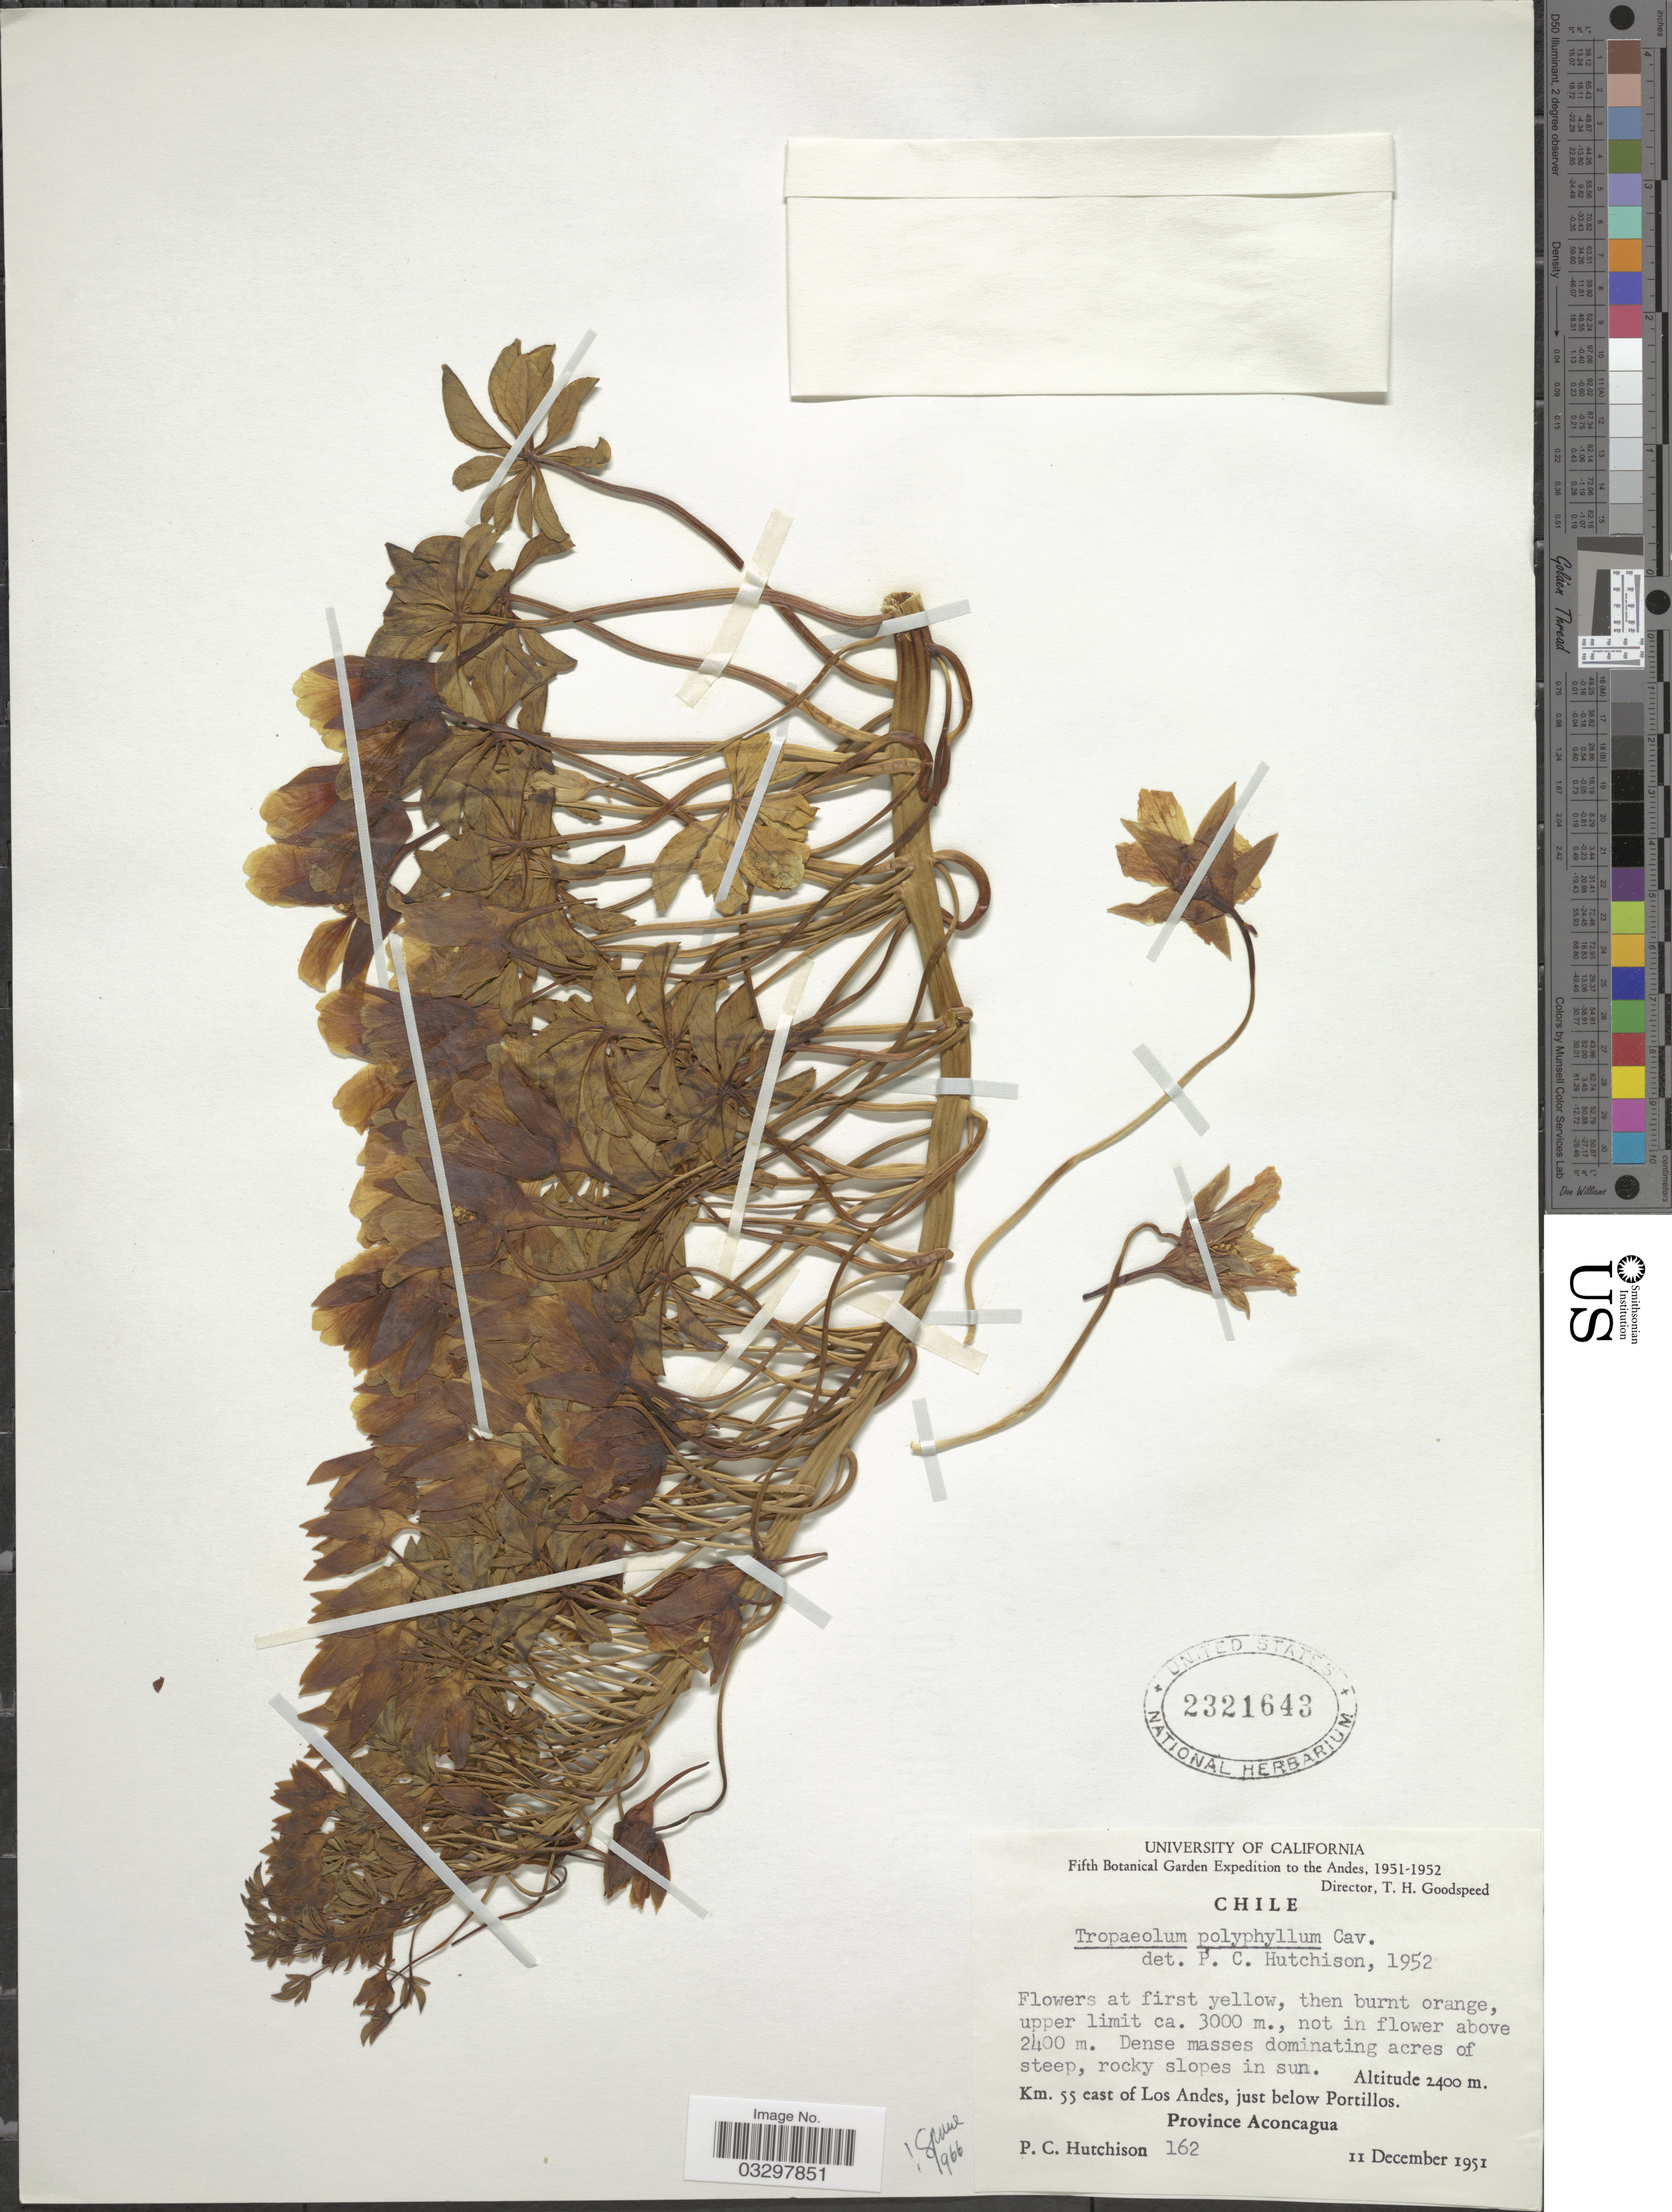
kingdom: Plantae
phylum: Tracheophyta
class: Magnoliopsida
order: Brassicales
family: Tropaeolaceae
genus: Tropaeolum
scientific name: Tropaeolum polyphyllum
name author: Cav.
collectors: P. C. Hutchison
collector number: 162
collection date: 1951-12-11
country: Chile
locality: Andes, Km. 55 east of Los Andes, just below Portillos. Province Aconcagua.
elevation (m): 2400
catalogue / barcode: US 2321643